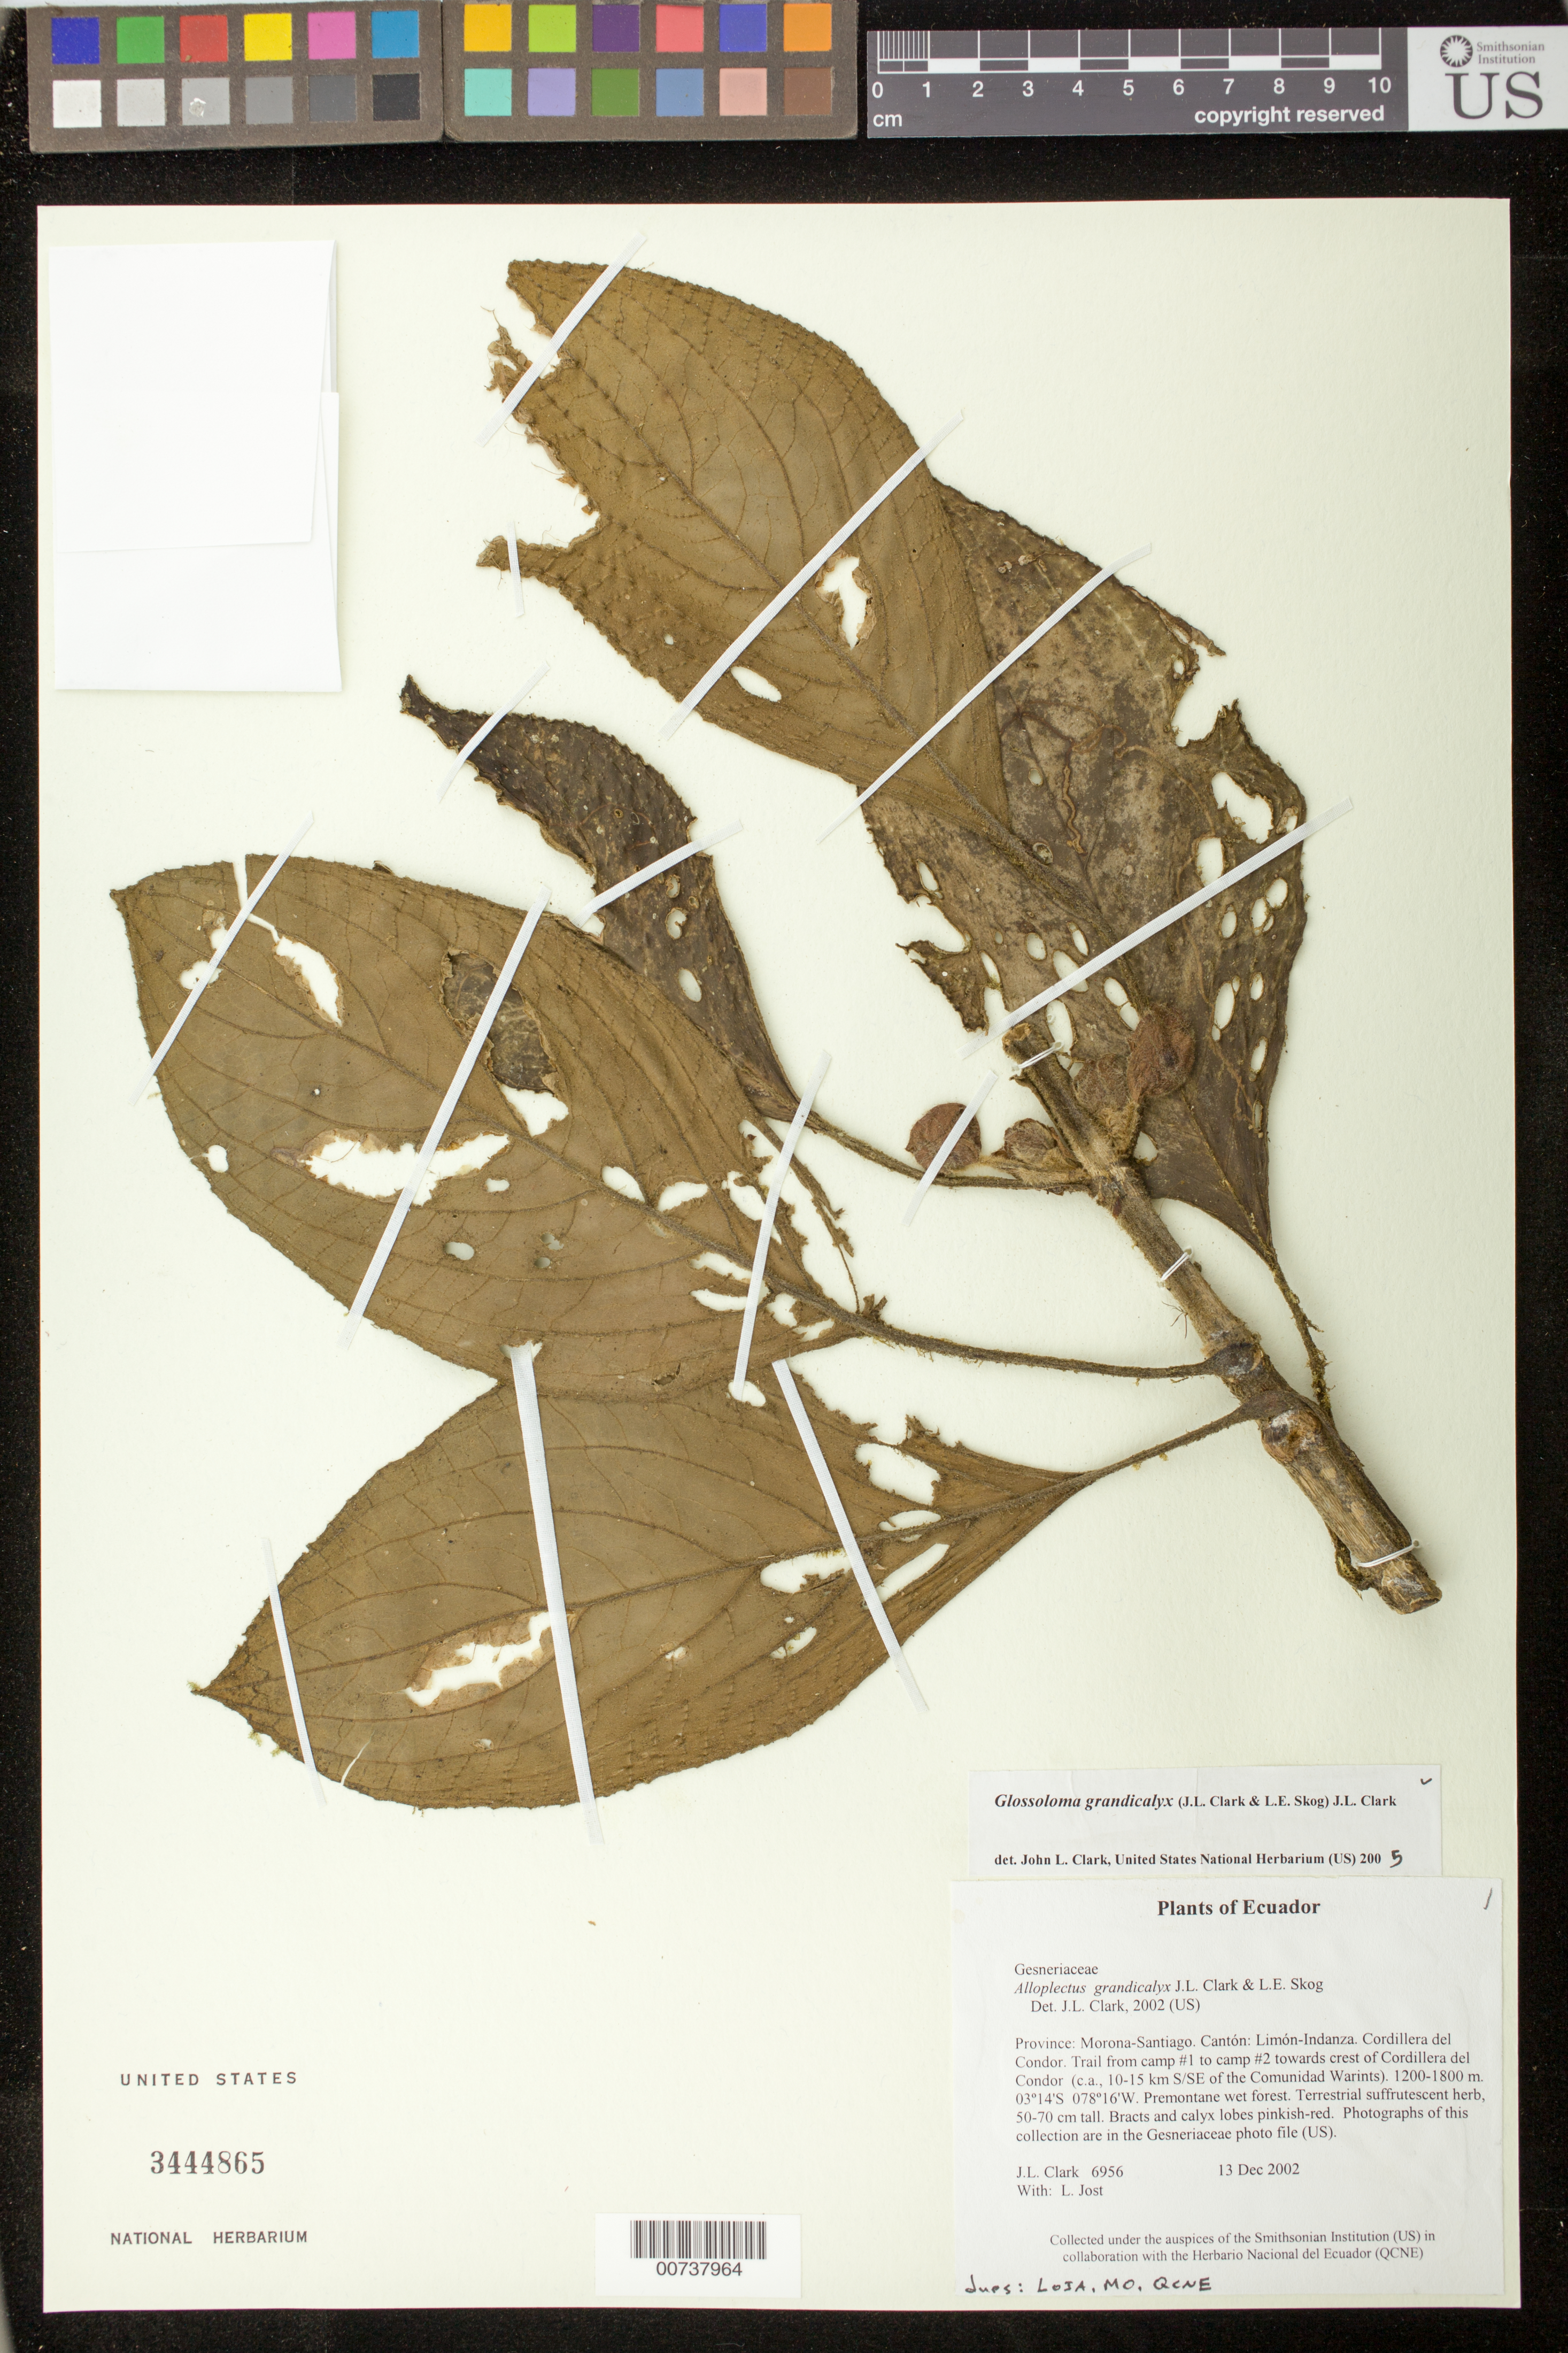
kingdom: Plantae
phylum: Tracheophyta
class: Magnoliopsida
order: Lamiales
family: Gesneriaceae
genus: Glossoloma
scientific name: Glossoloma grandicalyx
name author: (J.L. Clark & L.E. Skog) J.L. Clark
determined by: Clark, J. L., (SEL), The Marie Selby Botanical Garden (UNITED STATES)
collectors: J. L. Clark & L. Jost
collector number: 6956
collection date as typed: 13 Dec 2002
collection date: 2002-12-13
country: Ecuador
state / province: Morona-Santiago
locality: Limón-Indanza. Cordillera del Condor. Trail from camp #1 to camp #2 towards crest of Cordillera del Condor (c.a., 10-15 km S/SE of the Comunidad Warints).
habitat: Premontane wet forest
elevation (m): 1200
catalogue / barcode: US 3444865